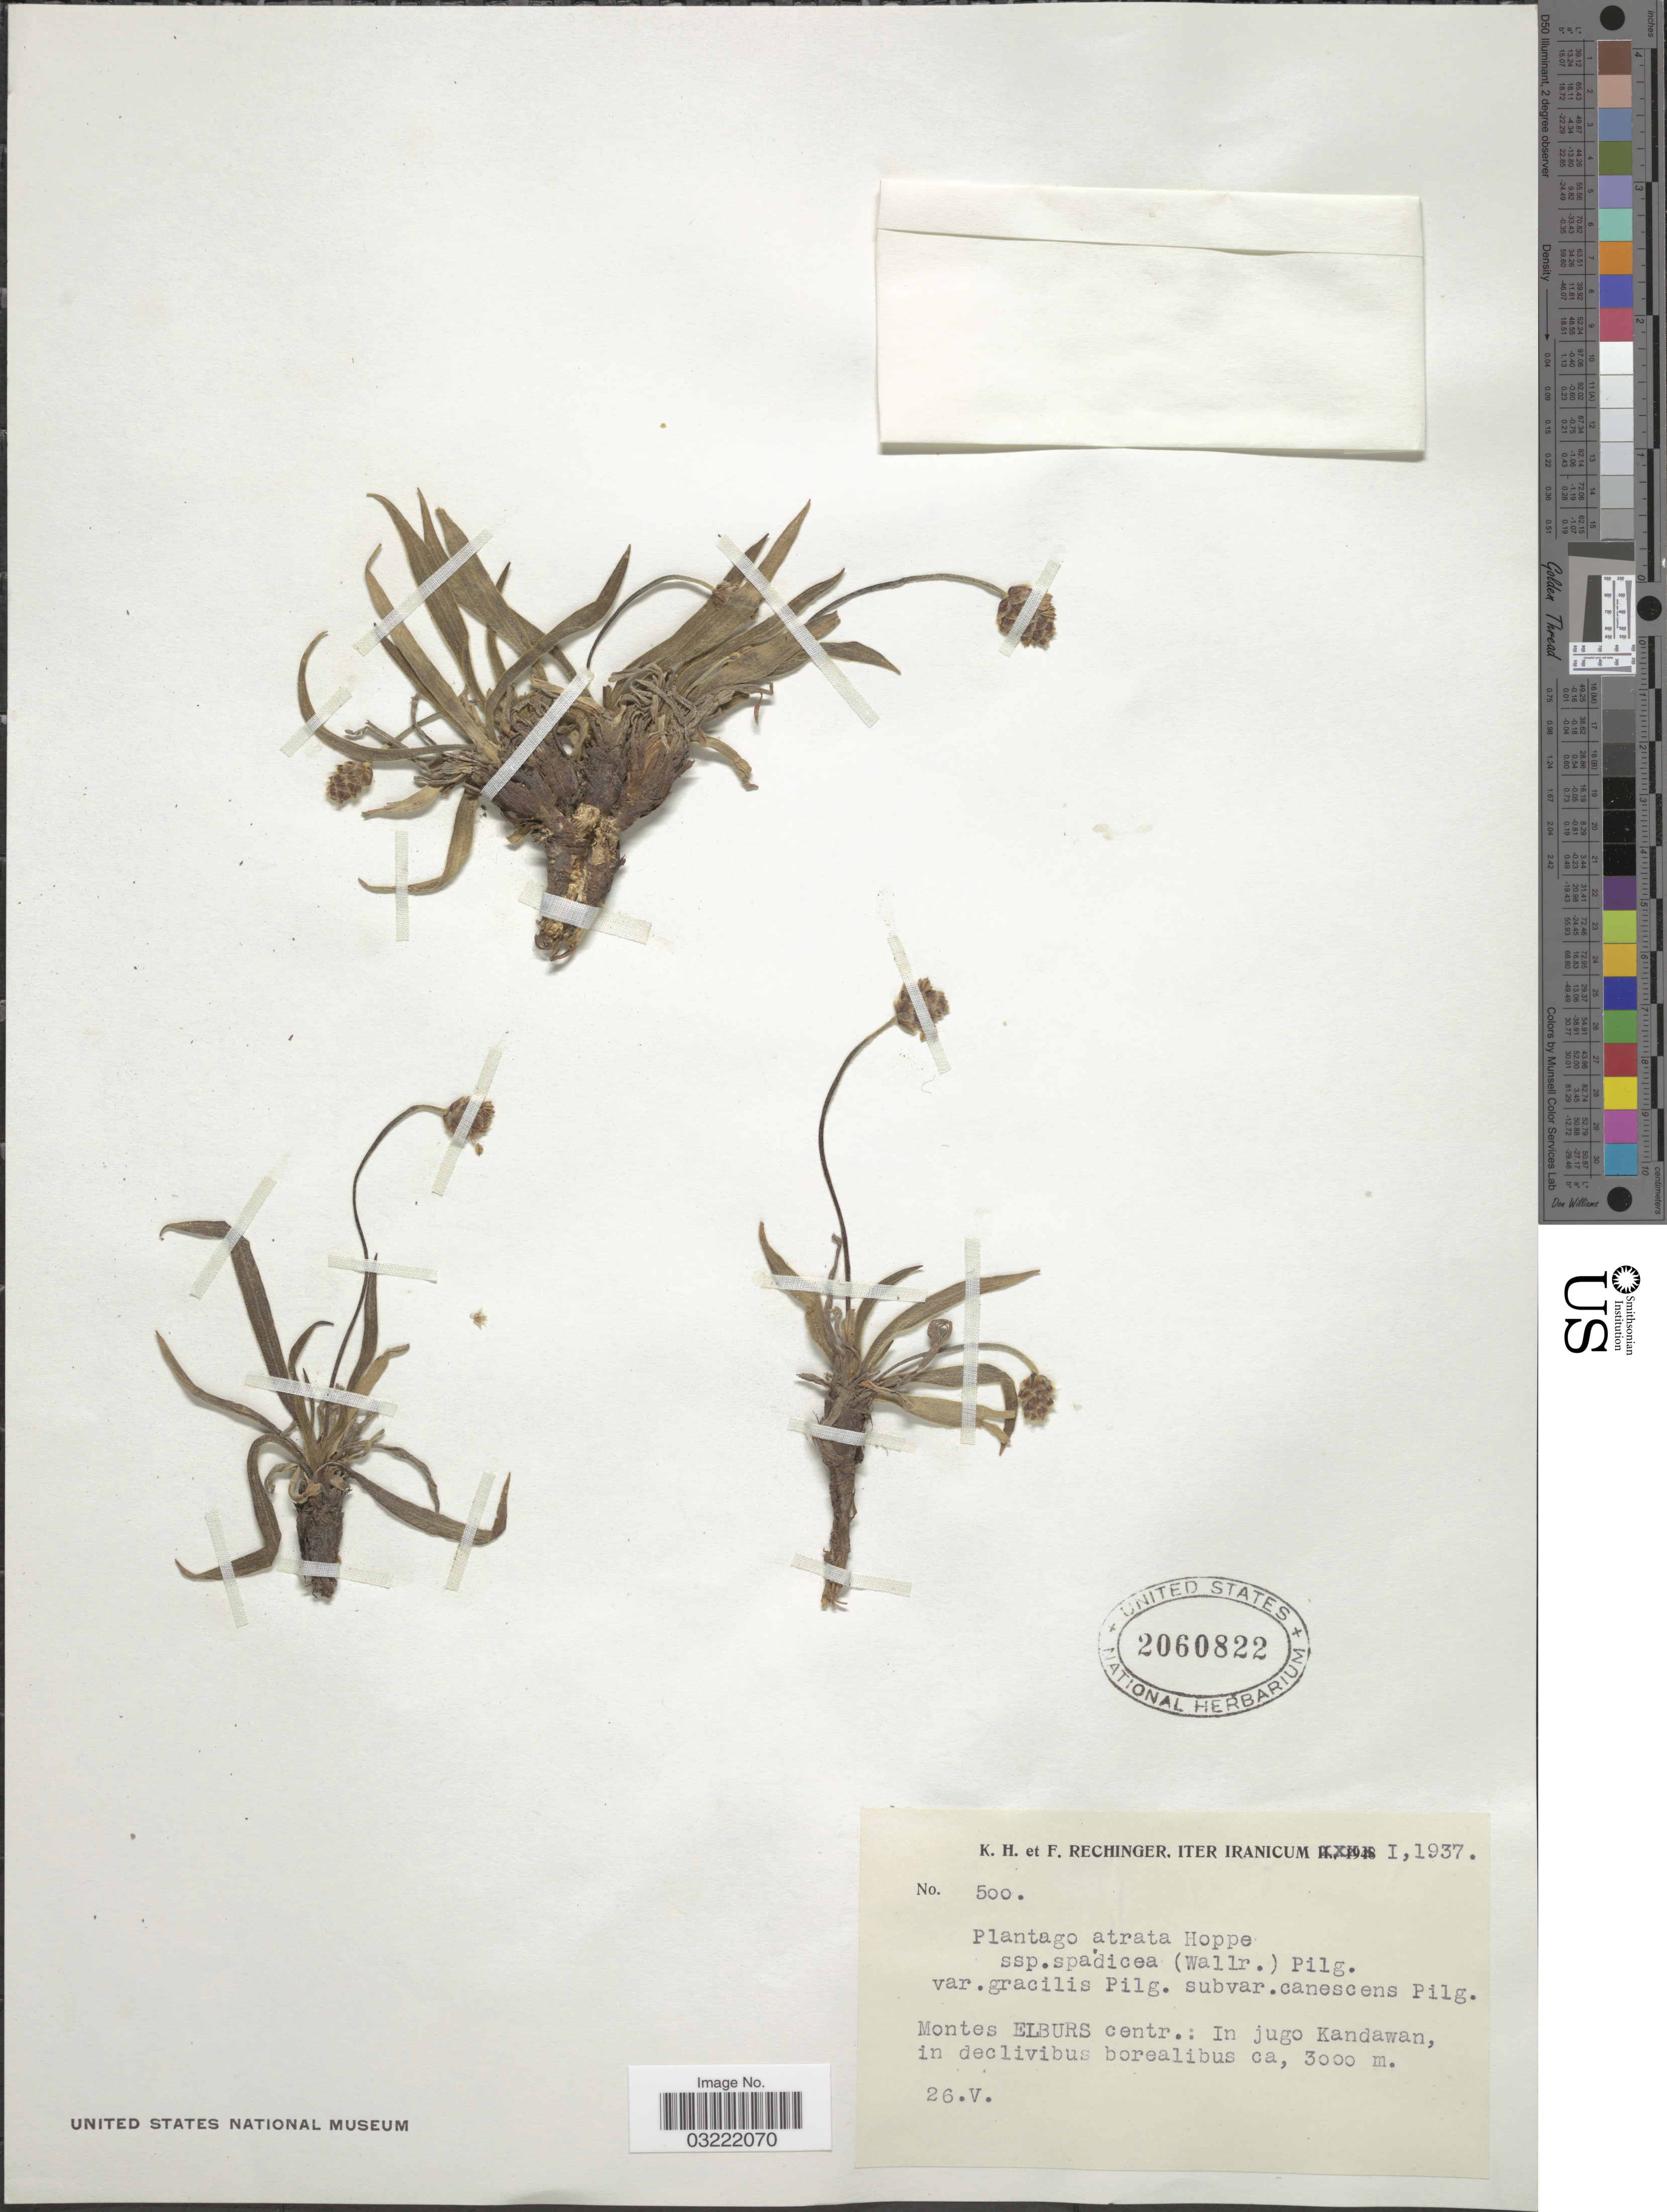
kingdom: Plantae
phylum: Tracheophyta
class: Magnoliopsida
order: Lamiales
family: Plantaginaceae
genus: Plantago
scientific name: Plantago atrata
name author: Hoppe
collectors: K. H. Rechinger & F. Rechinger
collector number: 500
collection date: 1937-05-26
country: Iran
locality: Montes Elburs centr.: In jugo Kandawan.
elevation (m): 3000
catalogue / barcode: US 2060822